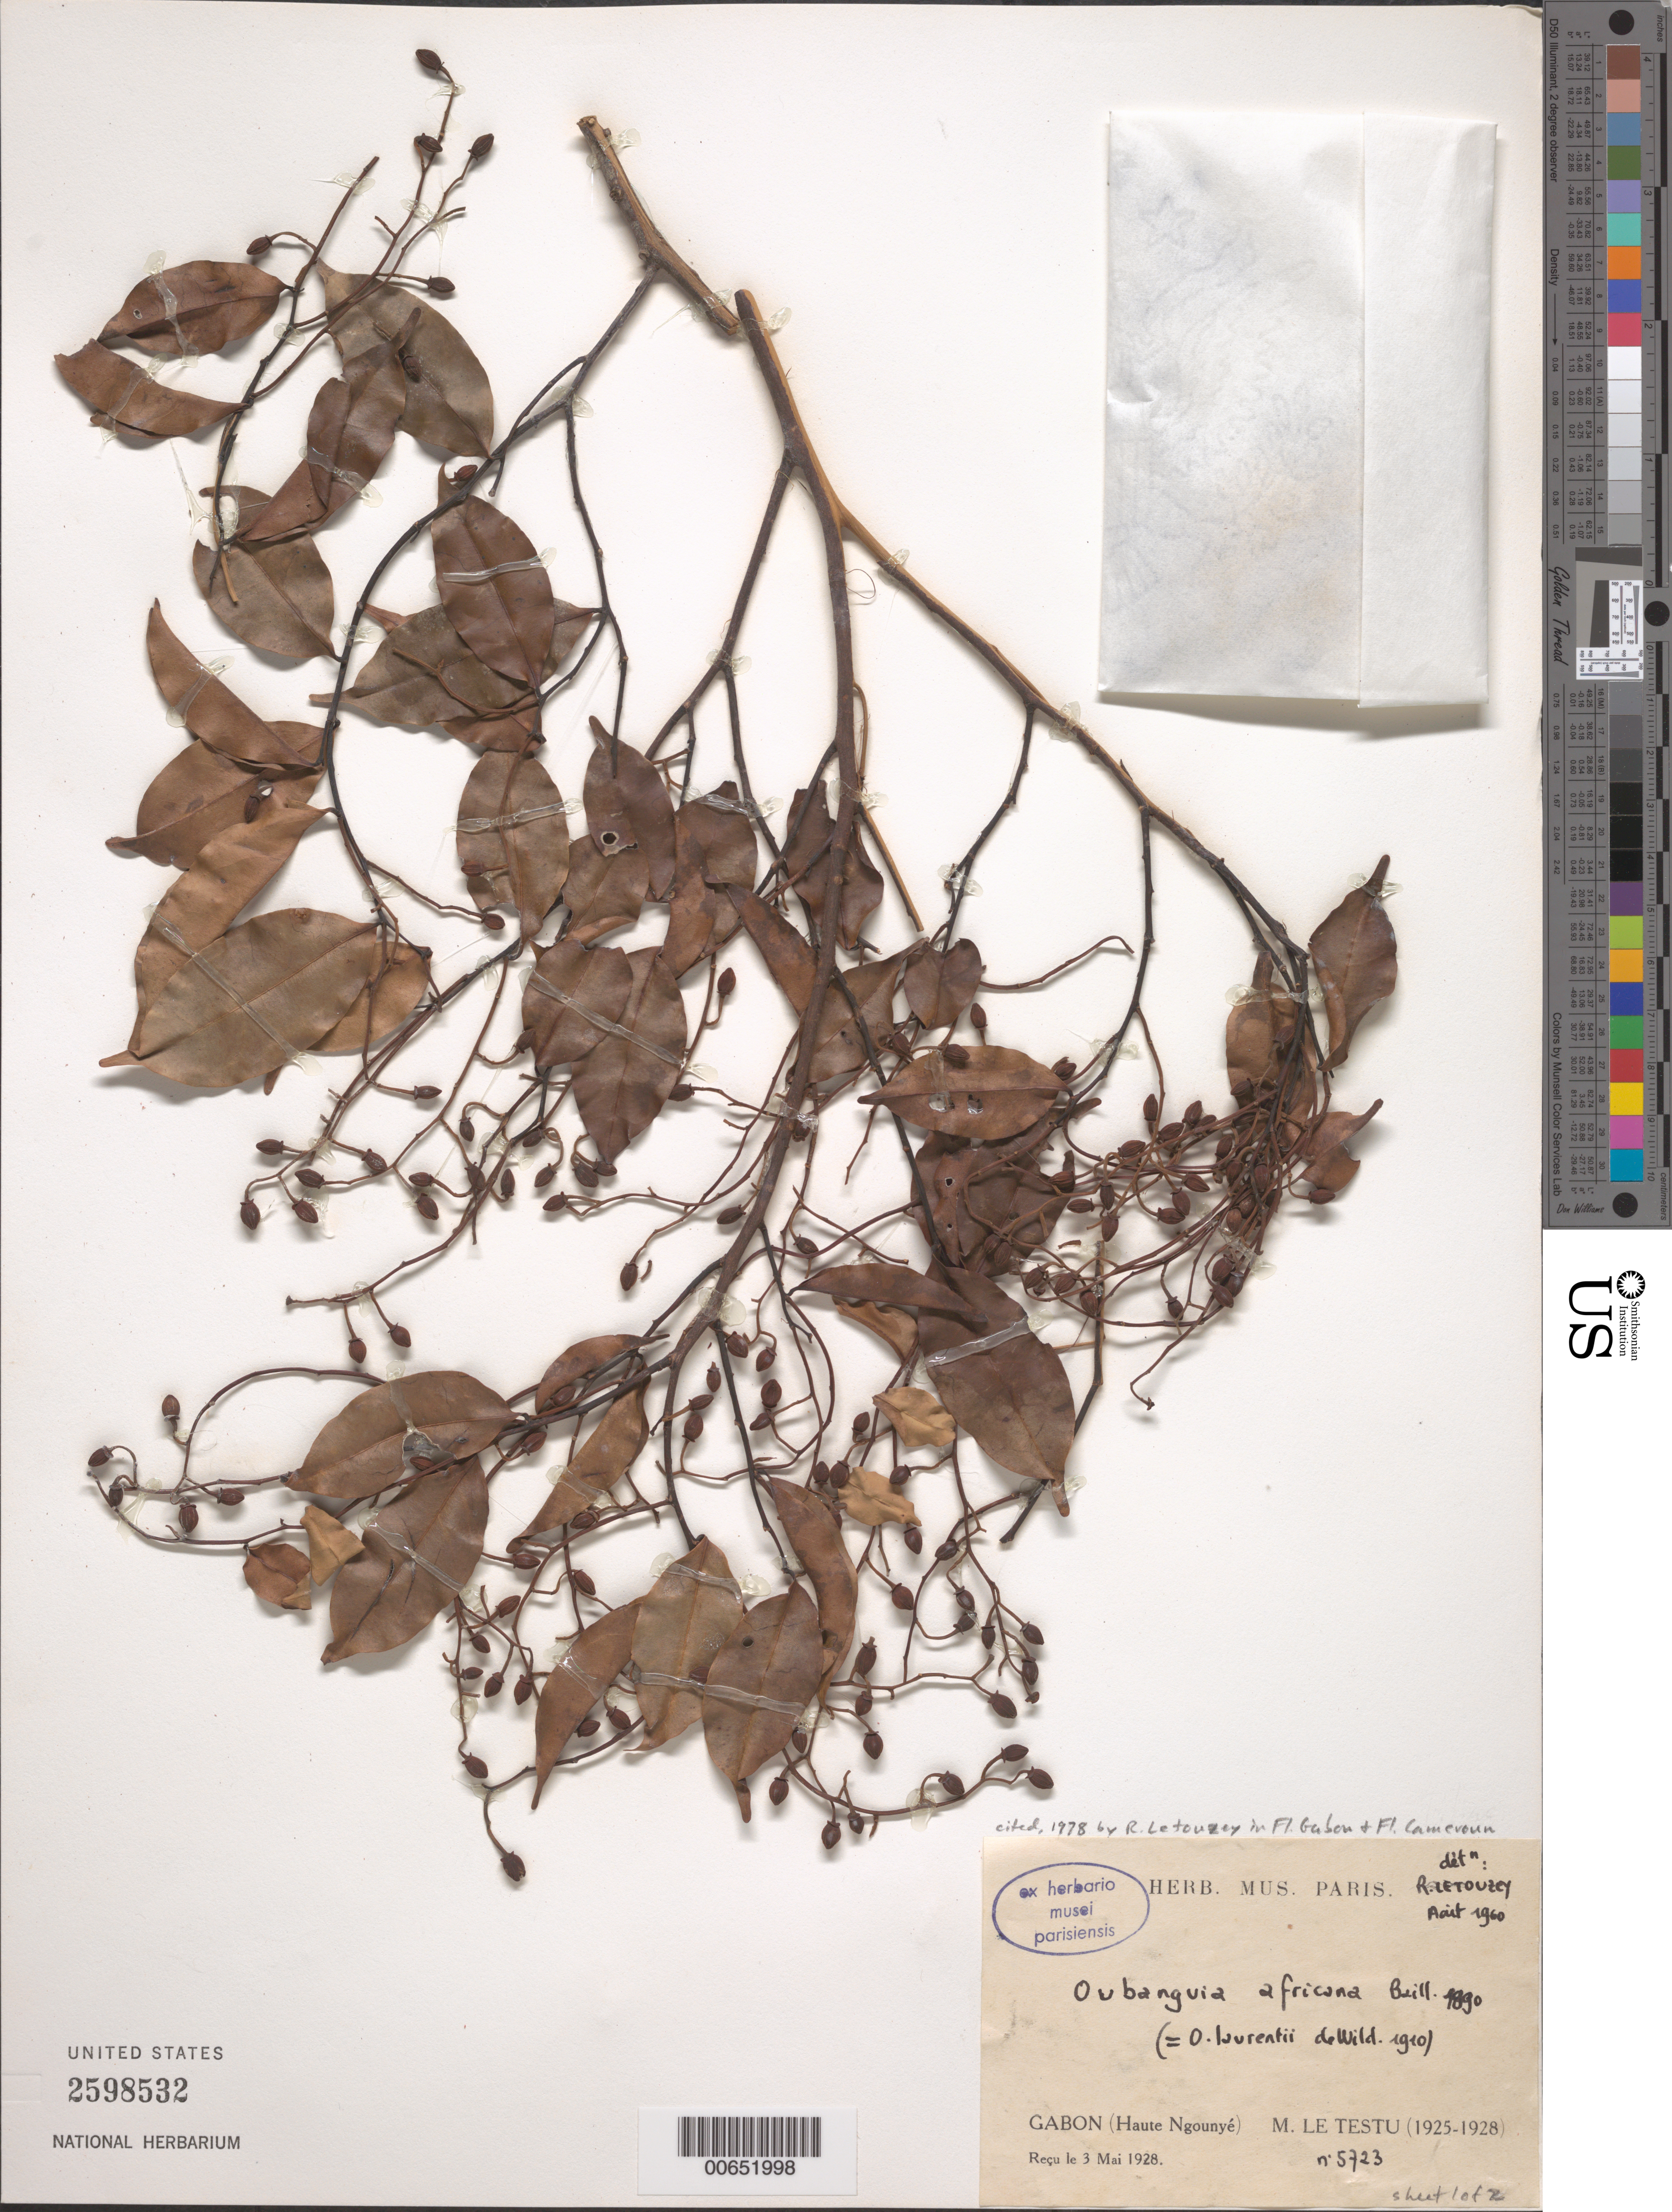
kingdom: Plantae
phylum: Tracheophyta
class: Magnoliopsida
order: Ericales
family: Lecythidaceae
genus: Oubanguia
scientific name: Oubanguia africana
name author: Baill.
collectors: G. Le Testu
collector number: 5723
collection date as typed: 1925 to -- -- 1928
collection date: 1925/1928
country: Gabon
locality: Haute Ngounye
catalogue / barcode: US 2598532